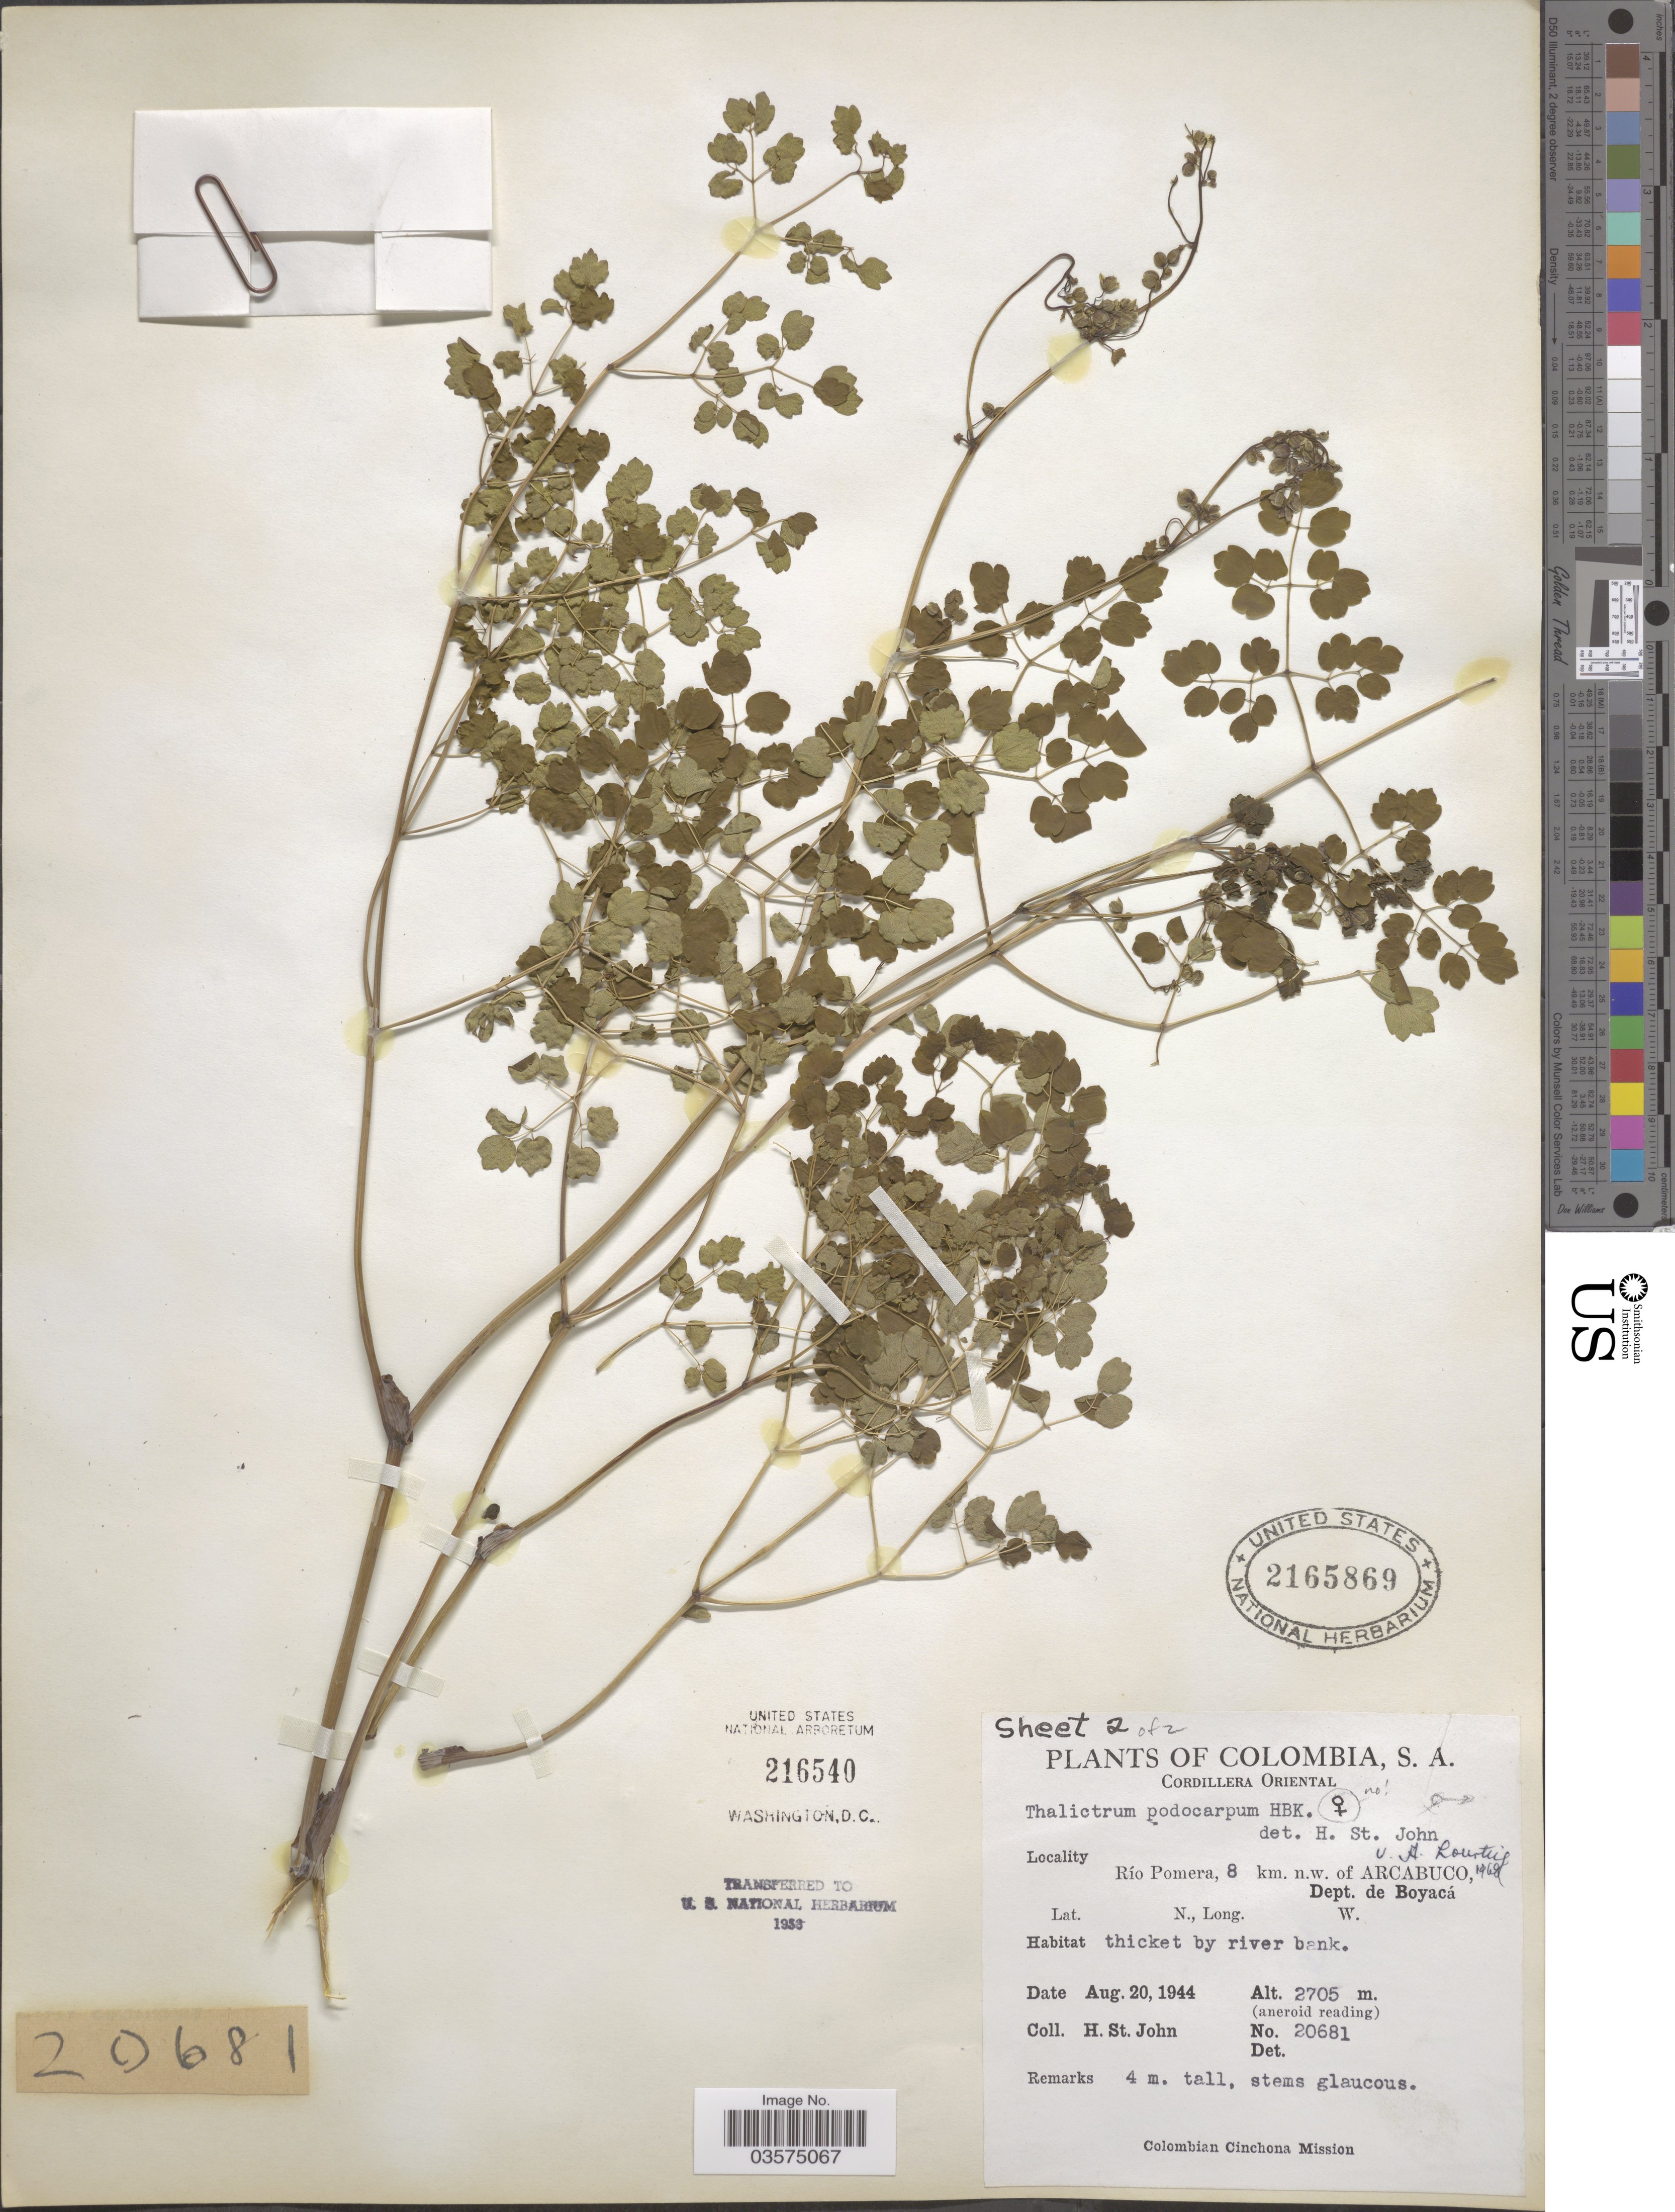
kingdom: Plantae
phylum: Tracheophyta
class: Magnoliopsida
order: Ranunculales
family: Ranunculaceae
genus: Thalictrum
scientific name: Thalictrum podocarpum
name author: Kunth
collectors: H. St. John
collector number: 20681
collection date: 1944-08-20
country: Colombia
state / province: Boyacá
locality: Cordillera Oriental. Río Pomera, 8 km. n.w. of Arcabuco, Dept. de Boyacá.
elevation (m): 2705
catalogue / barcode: US 2165869